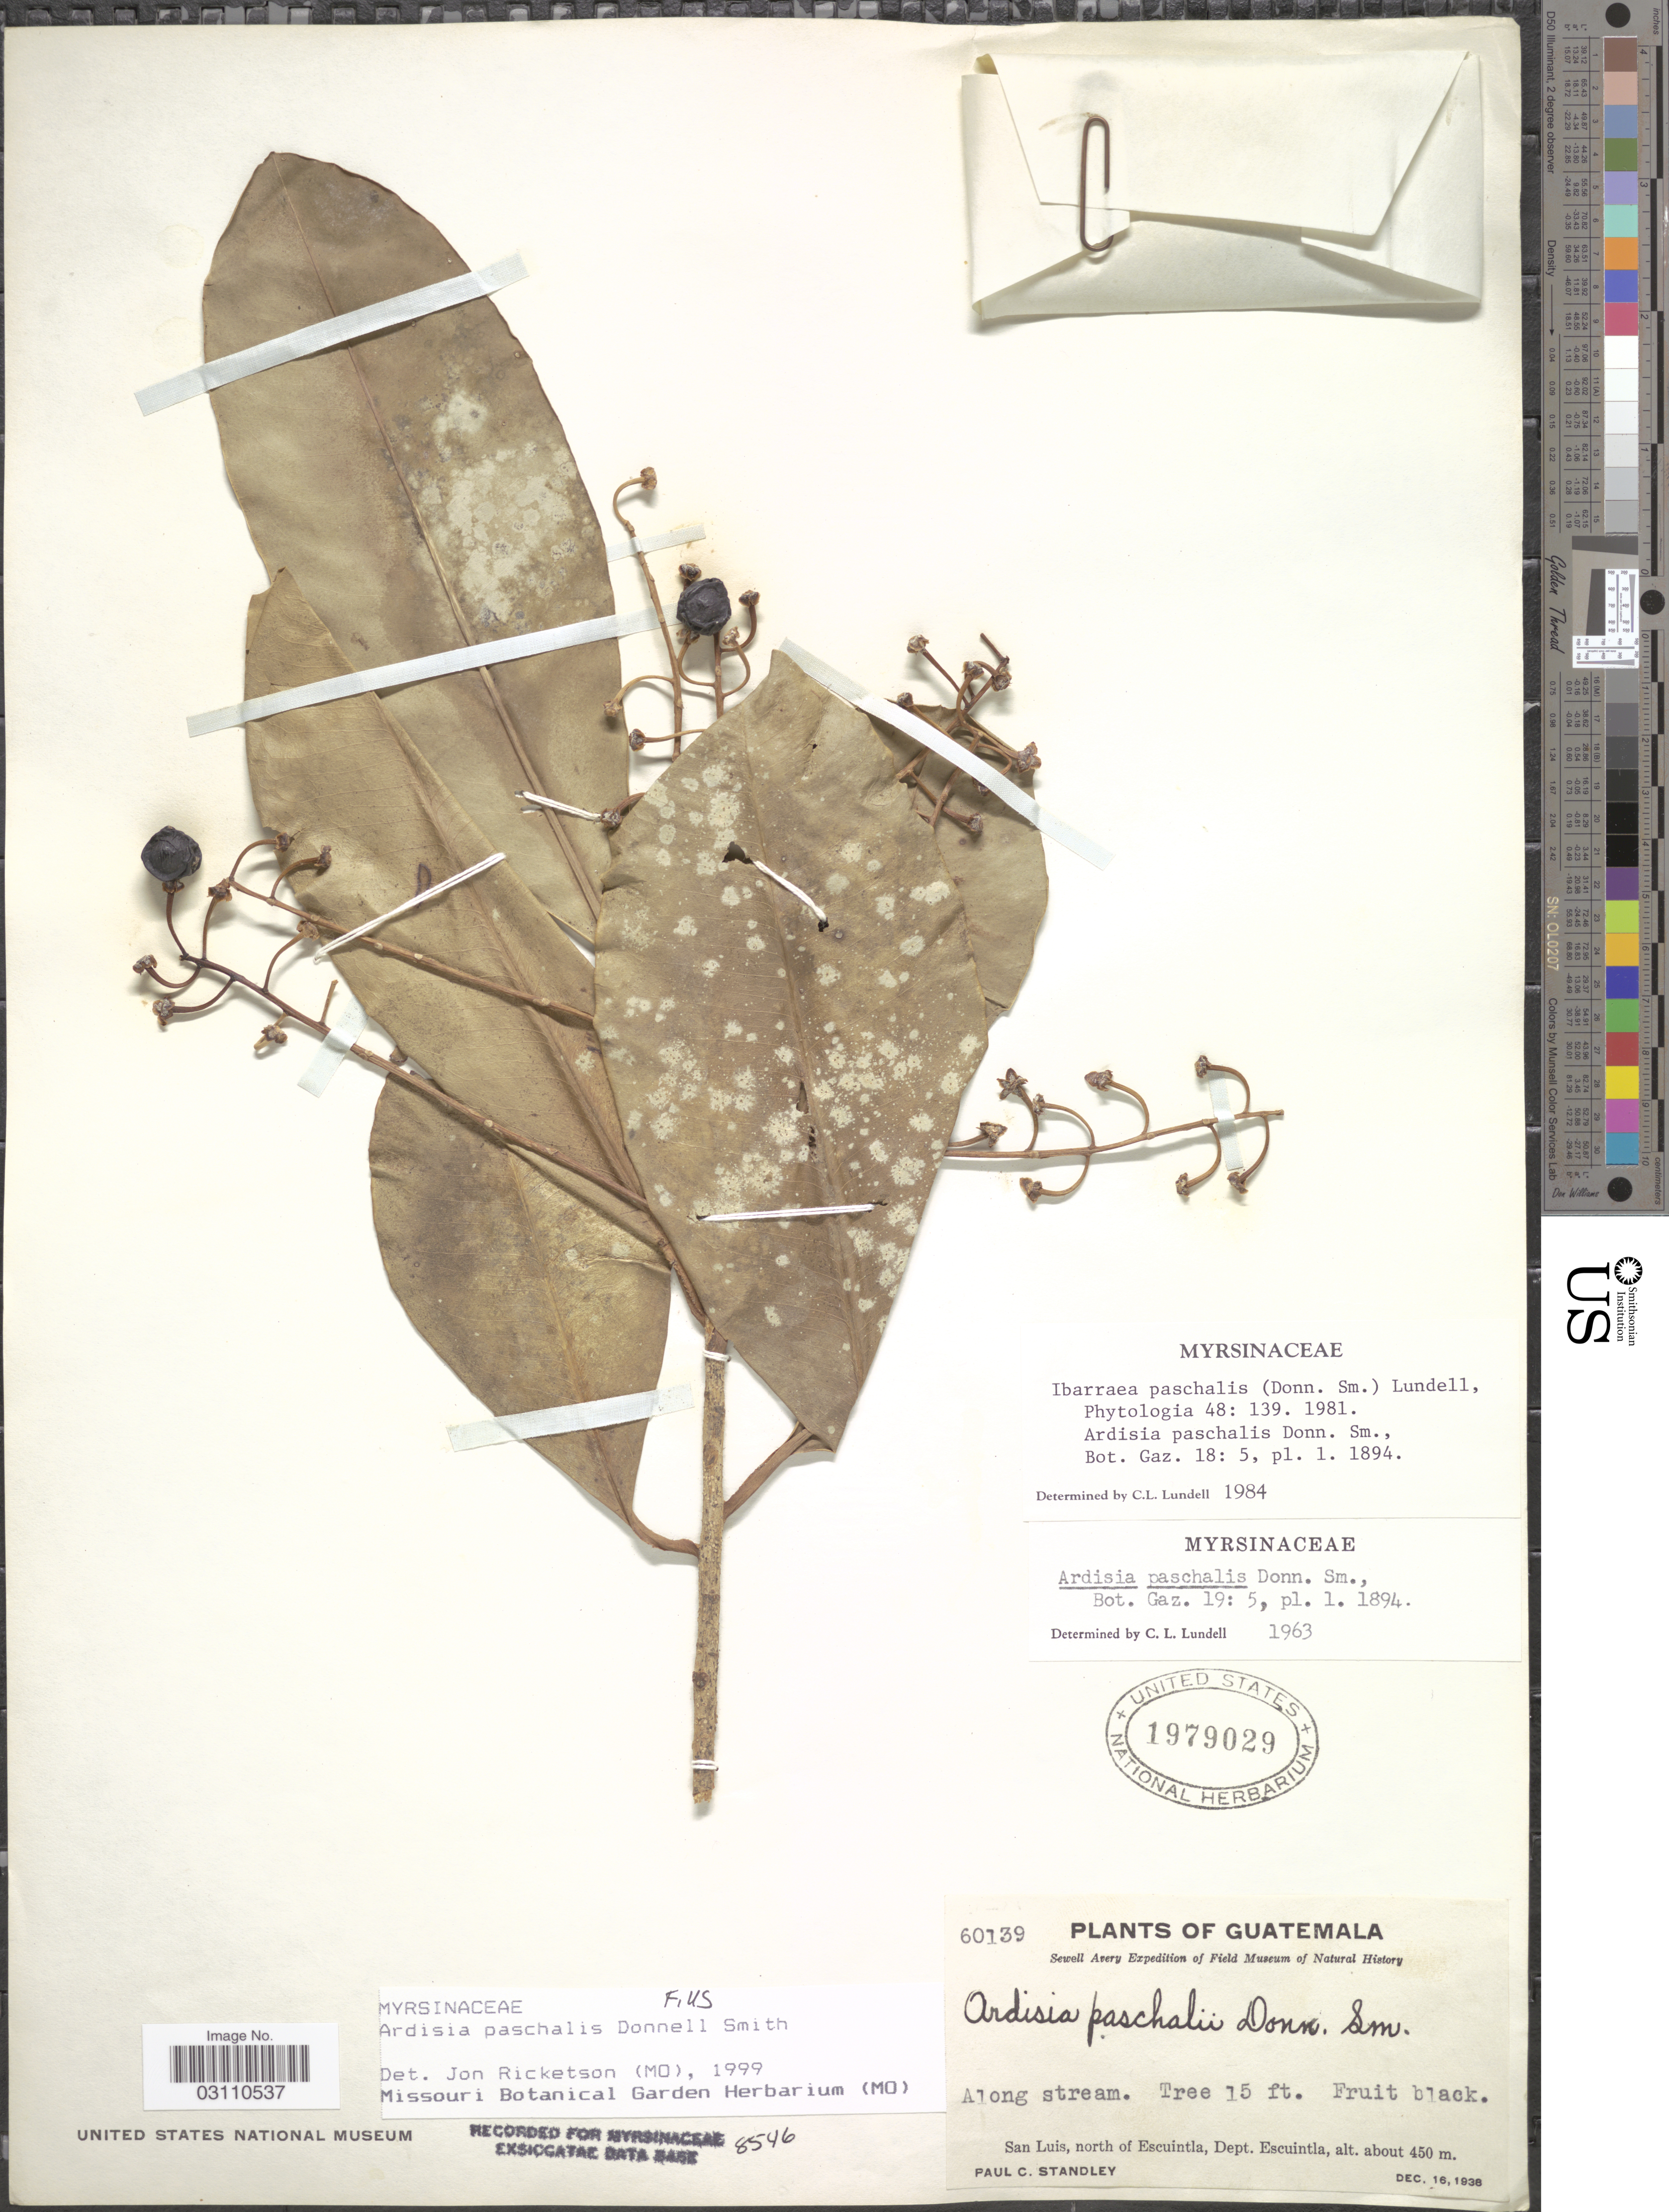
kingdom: Plantae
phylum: Tracheophyta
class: Magnoliopsida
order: Ericales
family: Primulaceae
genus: Ardisia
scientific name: Ardisia paschalis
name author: Donn. Sm.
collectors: P. C. Standley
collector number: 60139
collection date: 1938-12-16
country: Guatemala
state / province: Escuintla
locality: Along stream. San Luis, north of Escuintla, Dept. Escuintla.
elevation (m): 450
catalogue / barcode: US 1979029